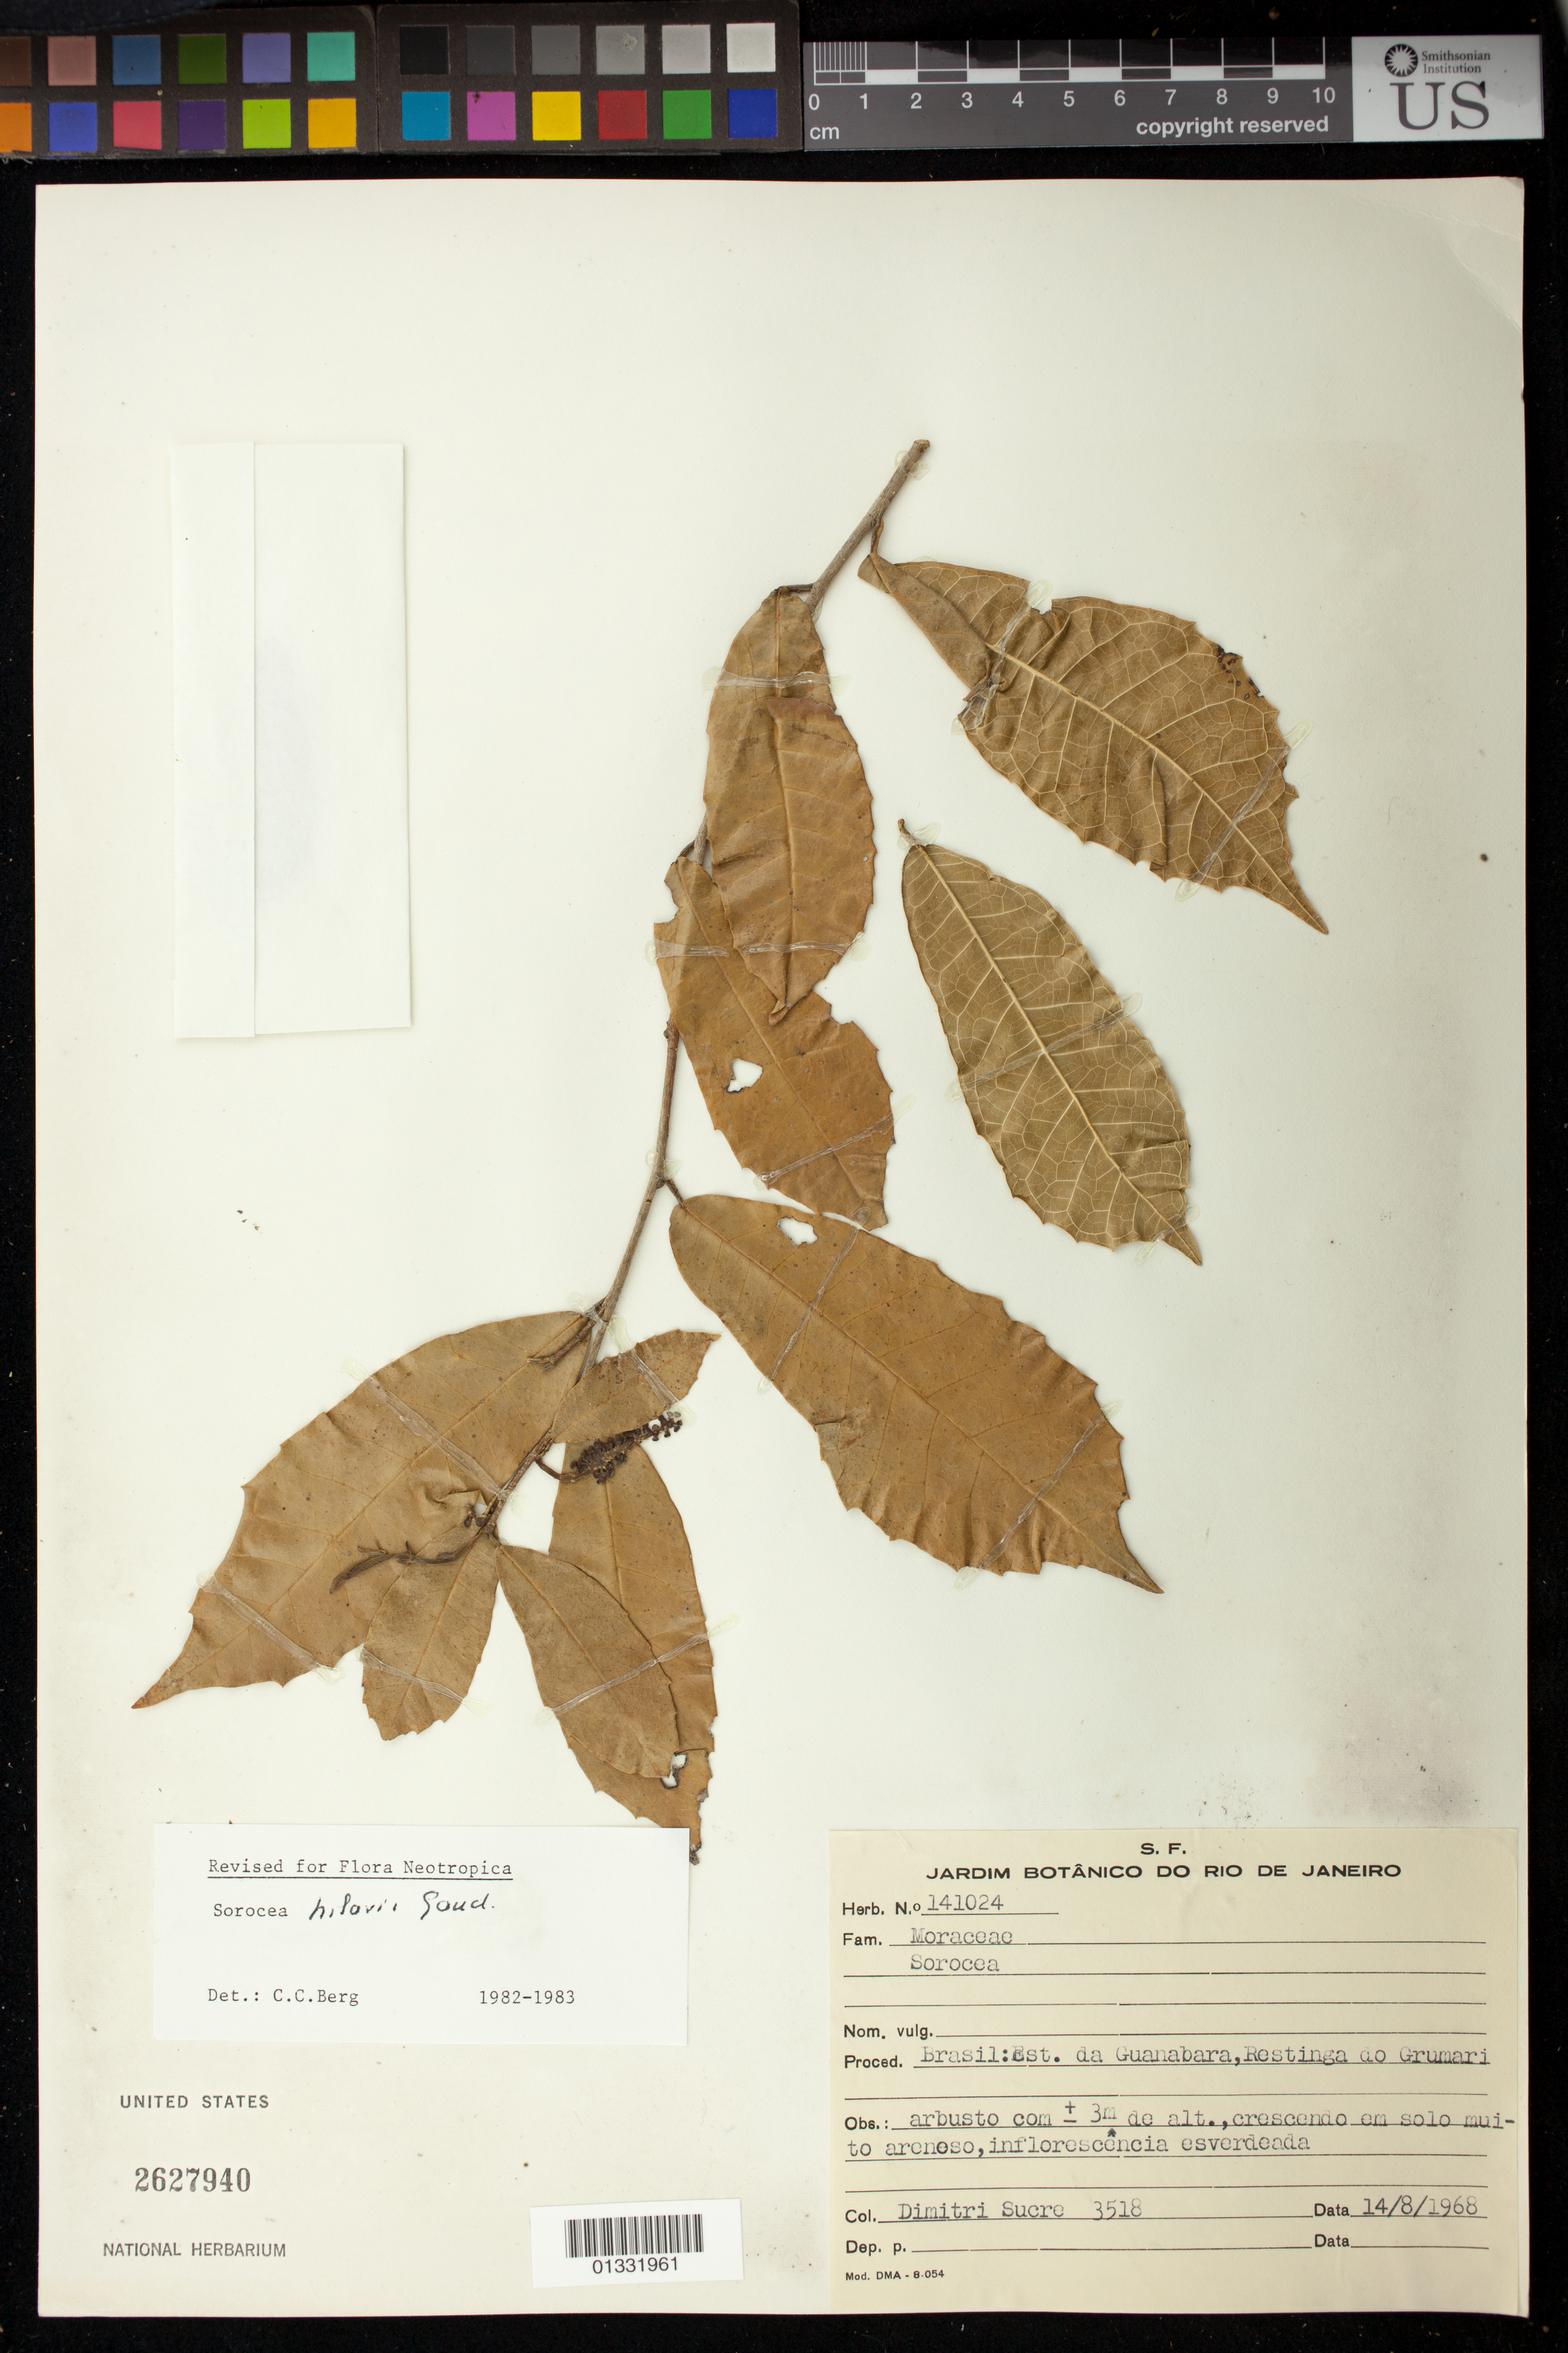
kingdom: Plantae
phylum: Tracheophyta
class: Magnoliopsida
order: Rosales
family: Moraceae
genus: Sorocea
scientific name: Sorocea hilarii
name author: Gaudich.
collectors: D. Sucre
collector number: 3518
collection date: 1968-08-14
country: Brazil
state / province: Rio de Janeiro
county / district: Rio de Janeiro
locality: Restinga do Grumari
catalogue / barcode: US 2627940